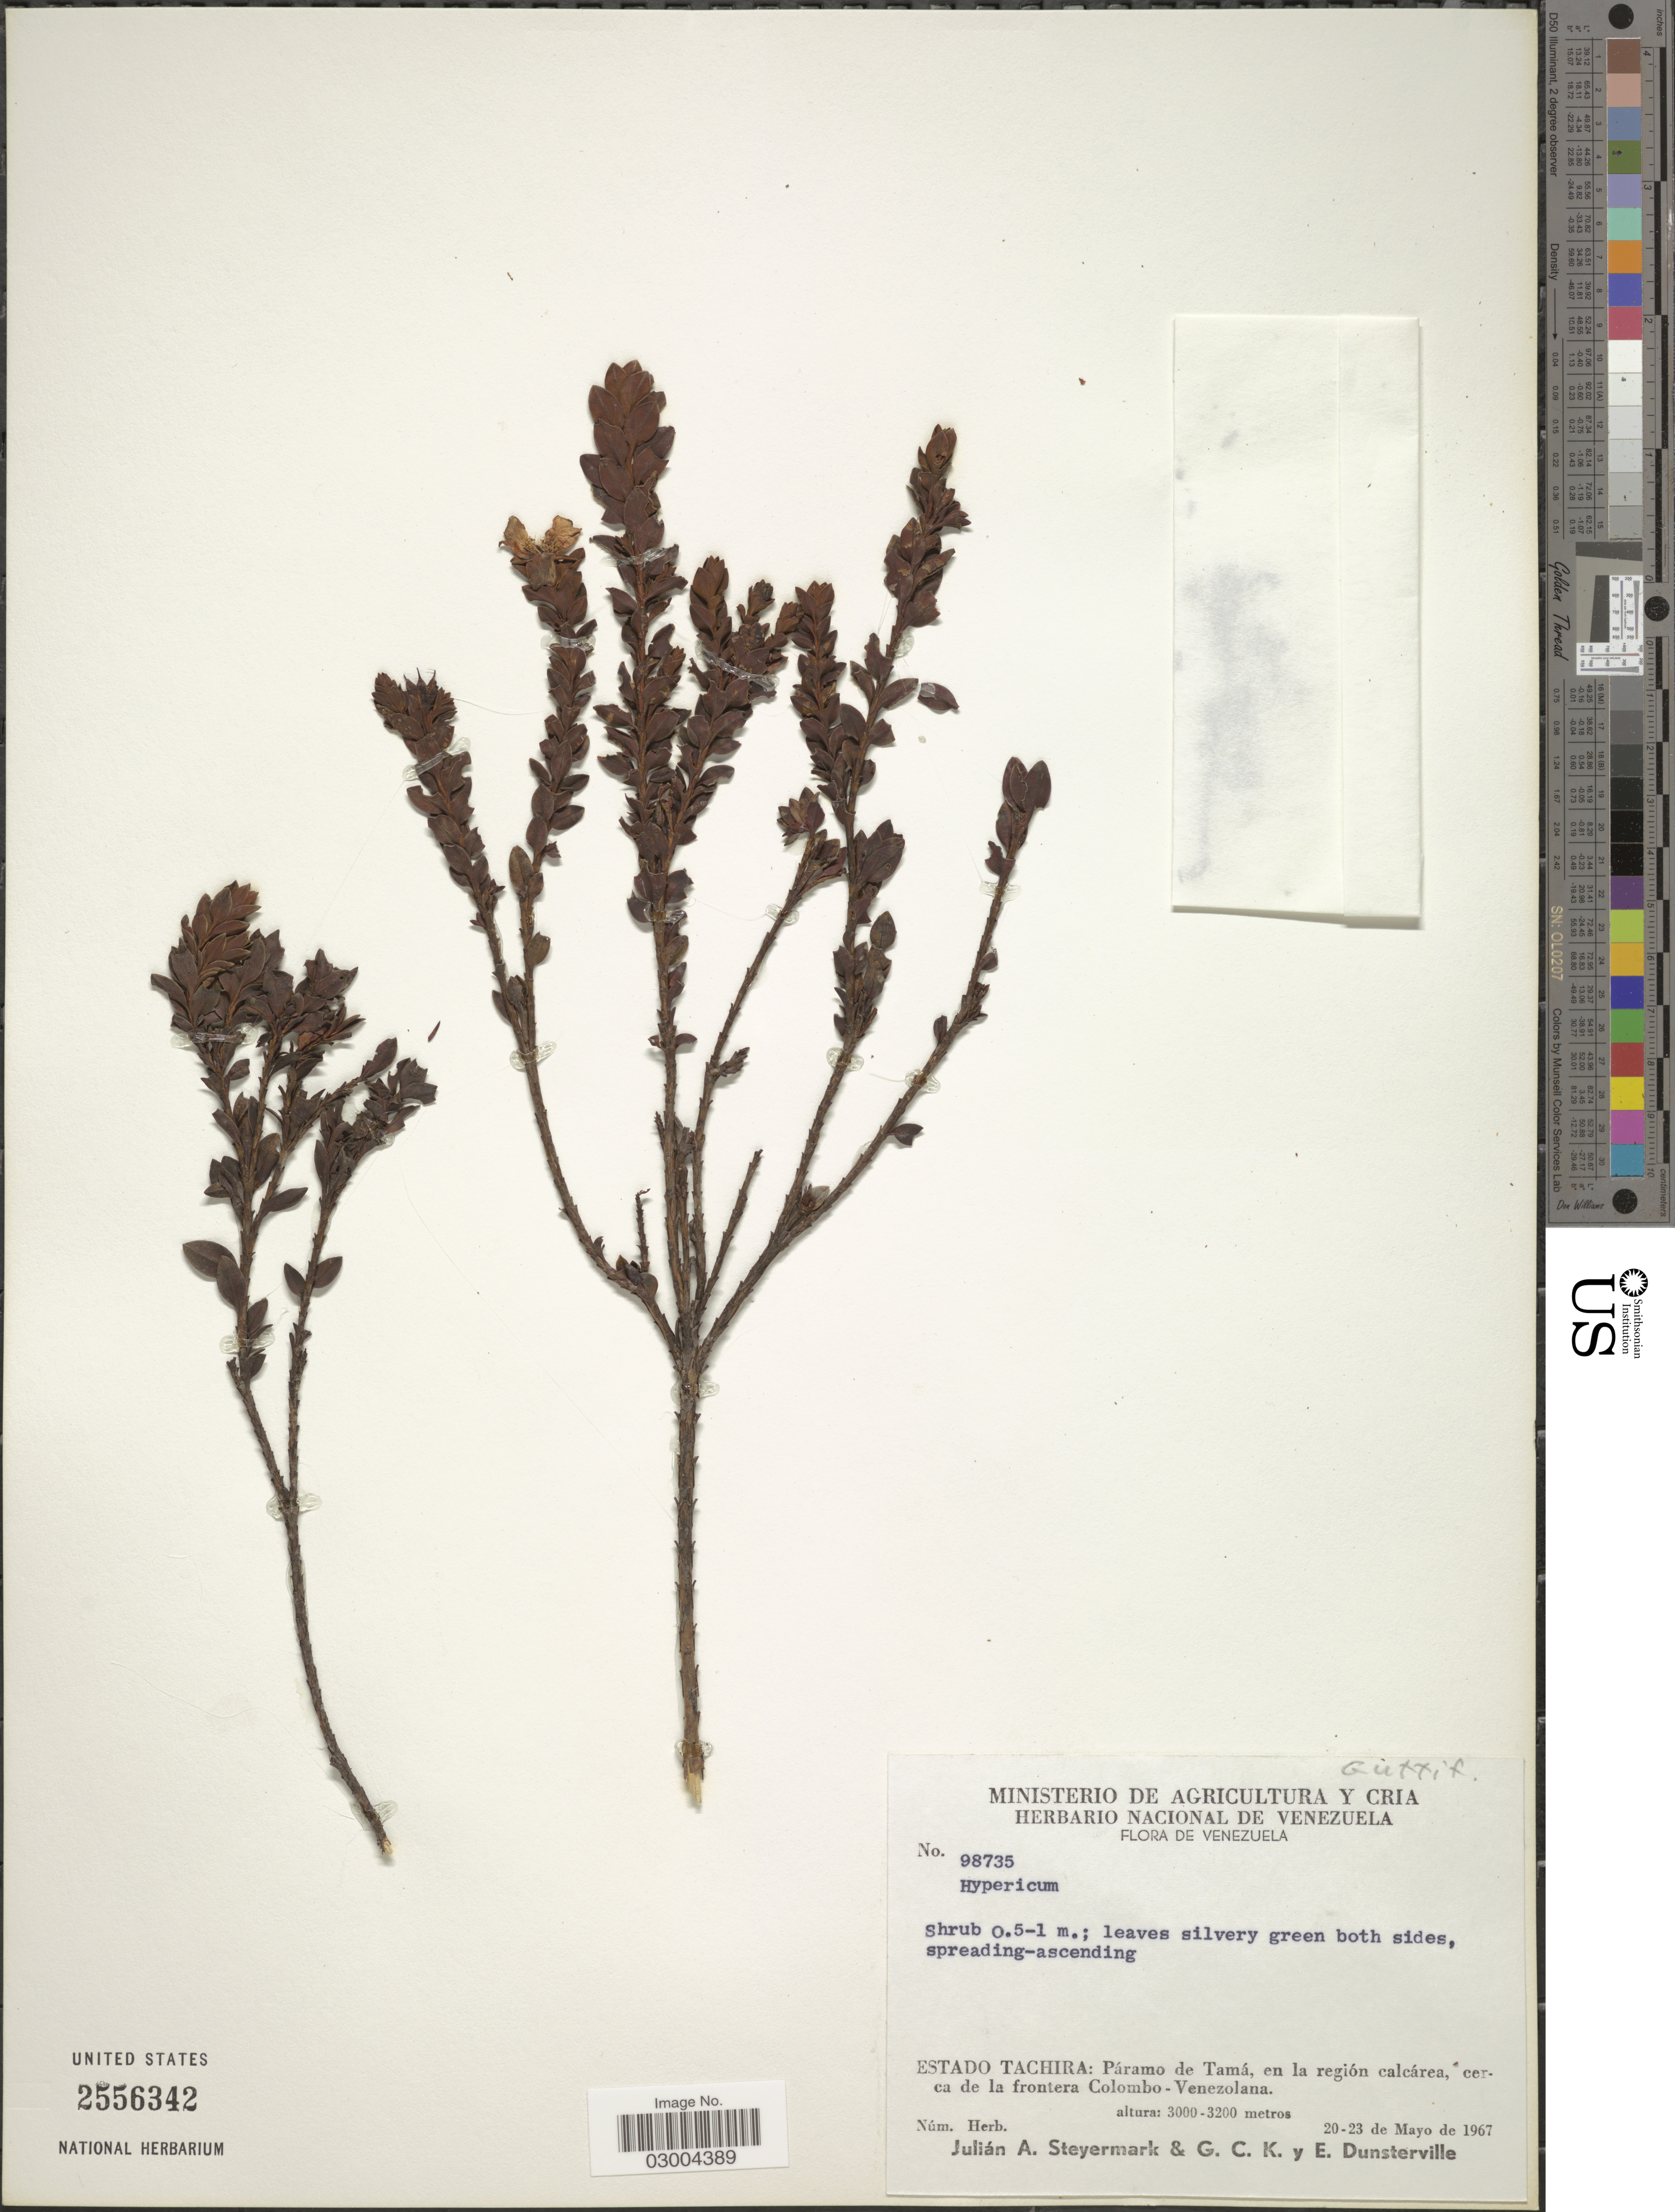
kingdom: Plantae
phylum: Tracheophyta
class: Magnoliopsida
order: Malpighiales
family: Hypericaceae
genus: Hypericum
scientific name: Hypericum sp.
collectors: J. Steyermark, G. C. K. Dunsterville & E. Dunsterville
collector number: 98735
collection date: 1967-05-20/1967-05-23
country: Venezuela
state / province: Tachira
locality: Estado Tachira: Páramo de Tamá, en la región calcárea, cerca de la frontera Colombo-Venezolana.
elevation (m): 3000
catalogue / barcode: US 2556342